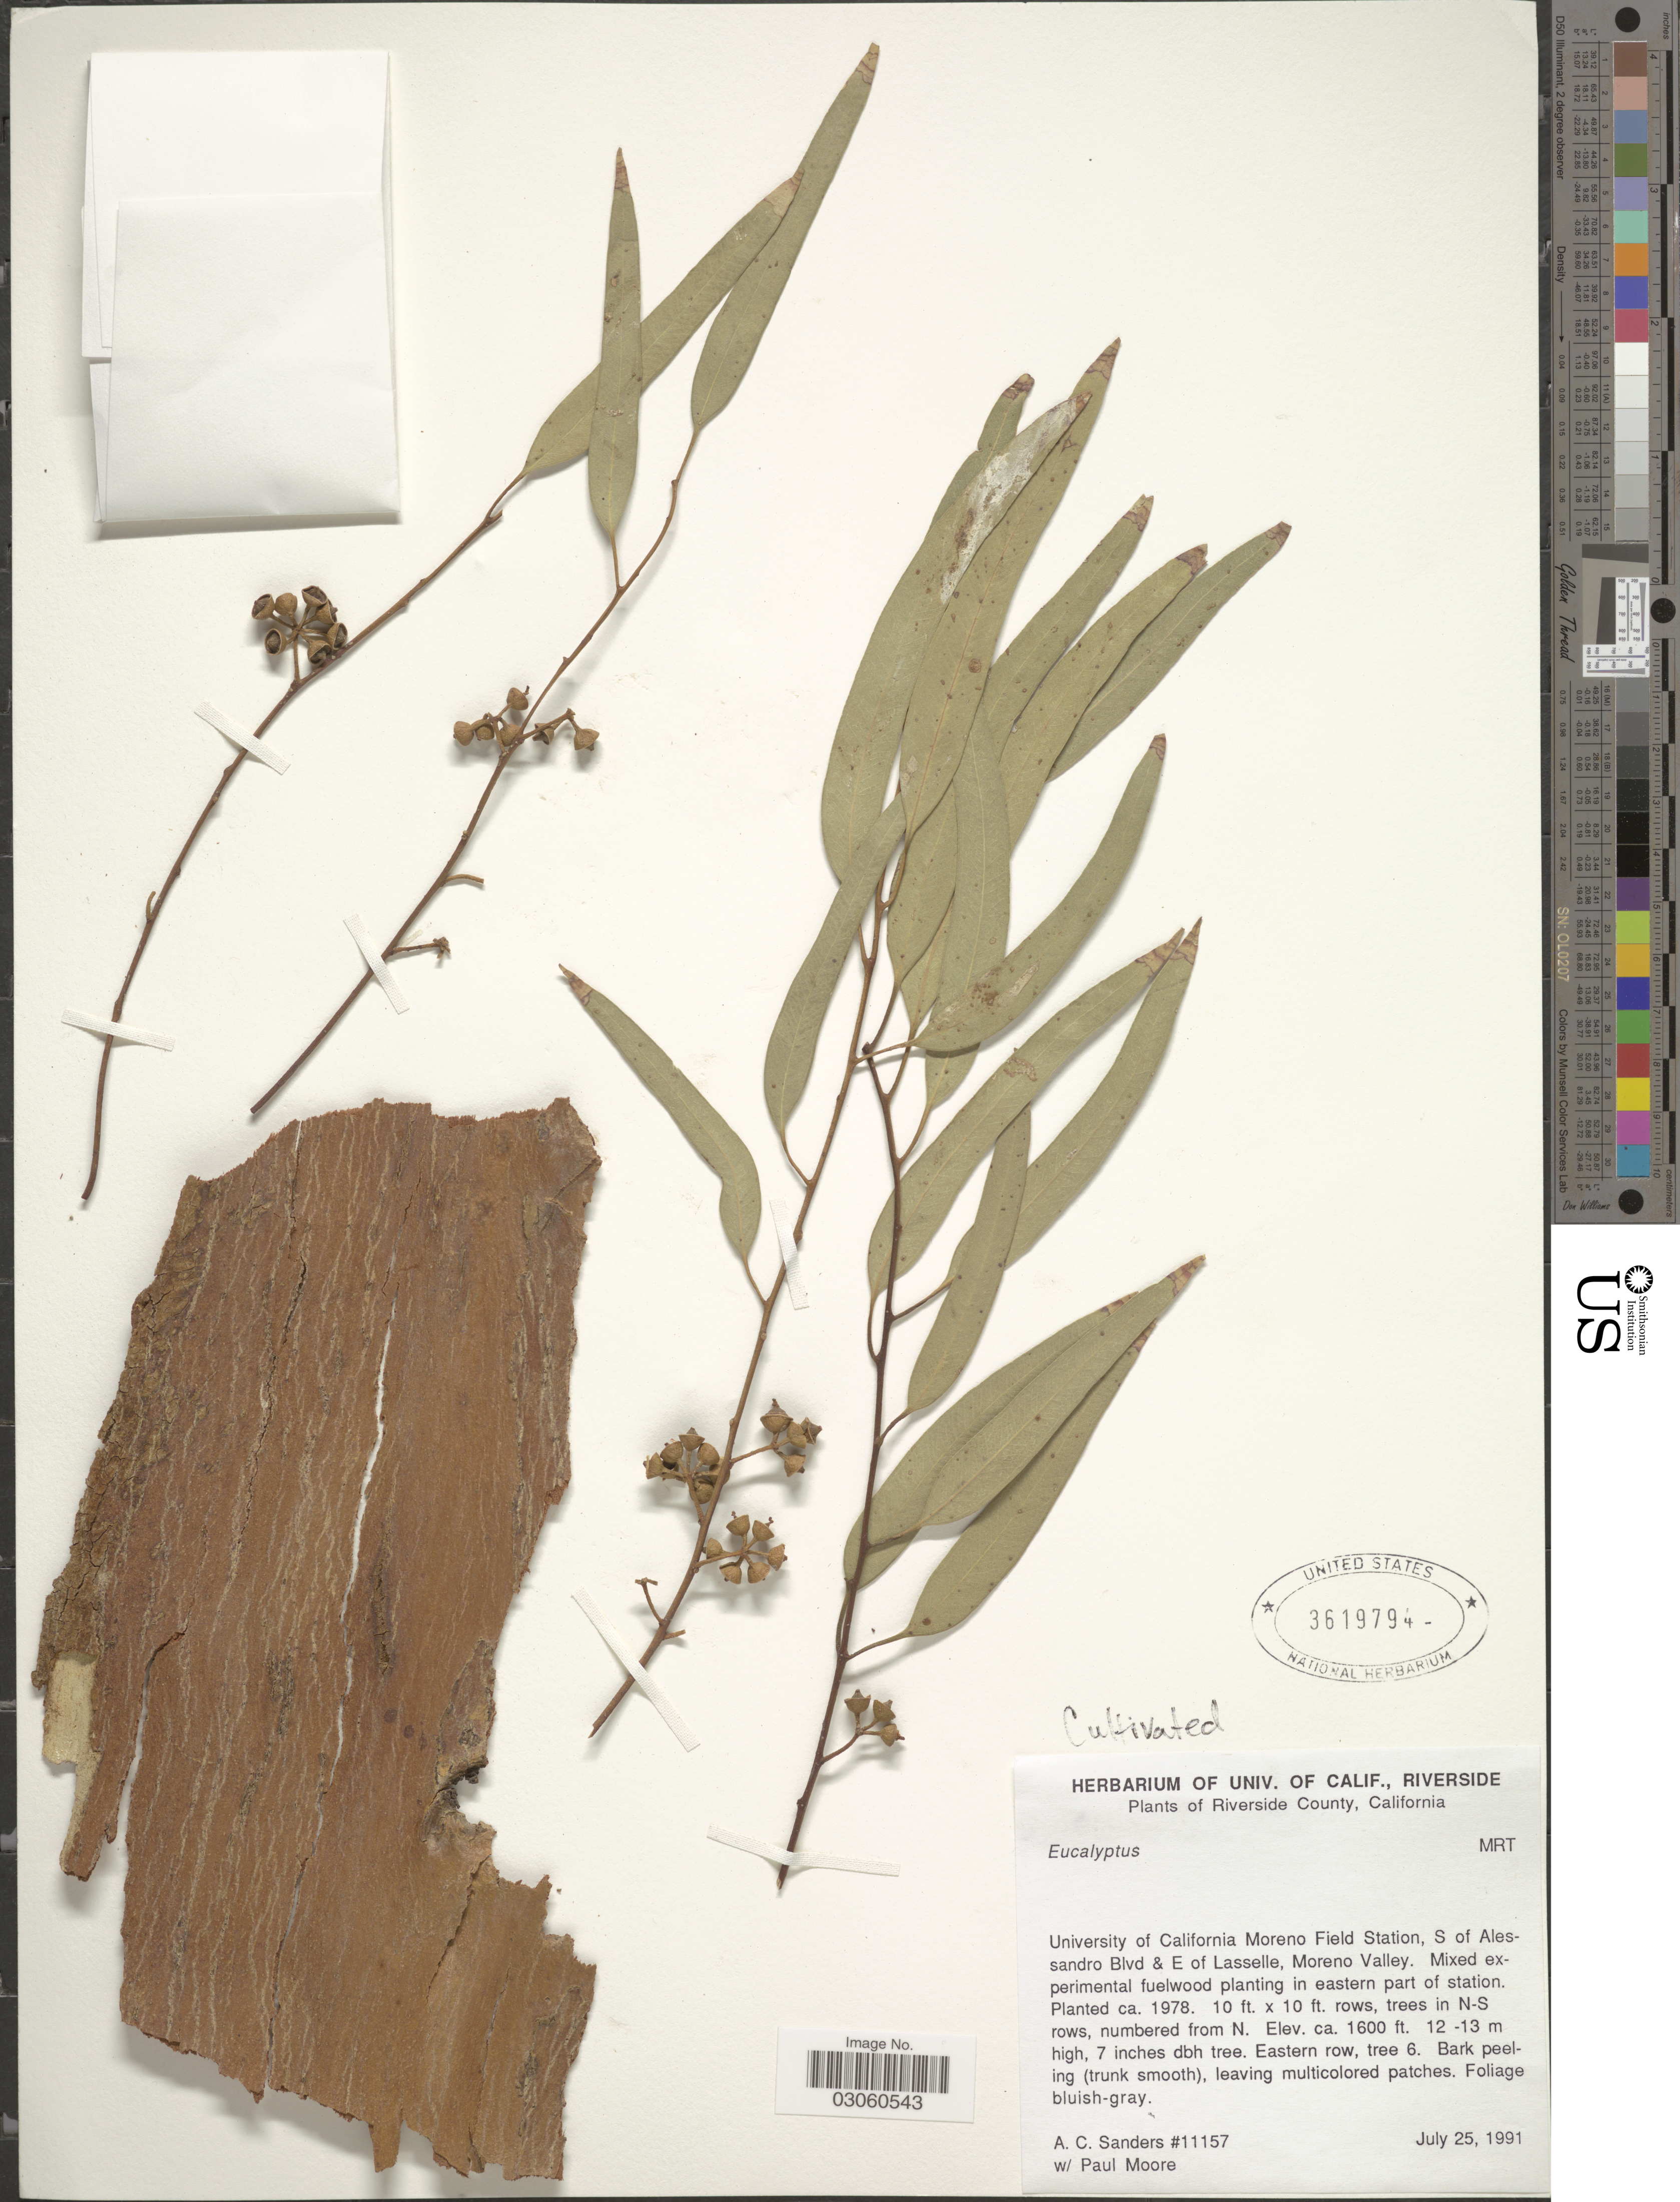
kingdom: Plantae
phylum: Tracheophyta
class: Magnoliopsida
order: Myrtales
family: Myrtaceae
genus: Eucalyptus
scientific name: Eucalyptus sp.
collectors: A. Sanders & P. Moore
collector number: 11157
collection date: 1991-07-25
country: United States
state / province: California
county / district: Riverside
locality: Riverside County. University of California Moreno Field Station, S of Alessandro Blvd & E of Lasselle, Moreno Valley.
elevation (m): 488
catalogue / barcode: US 3619794